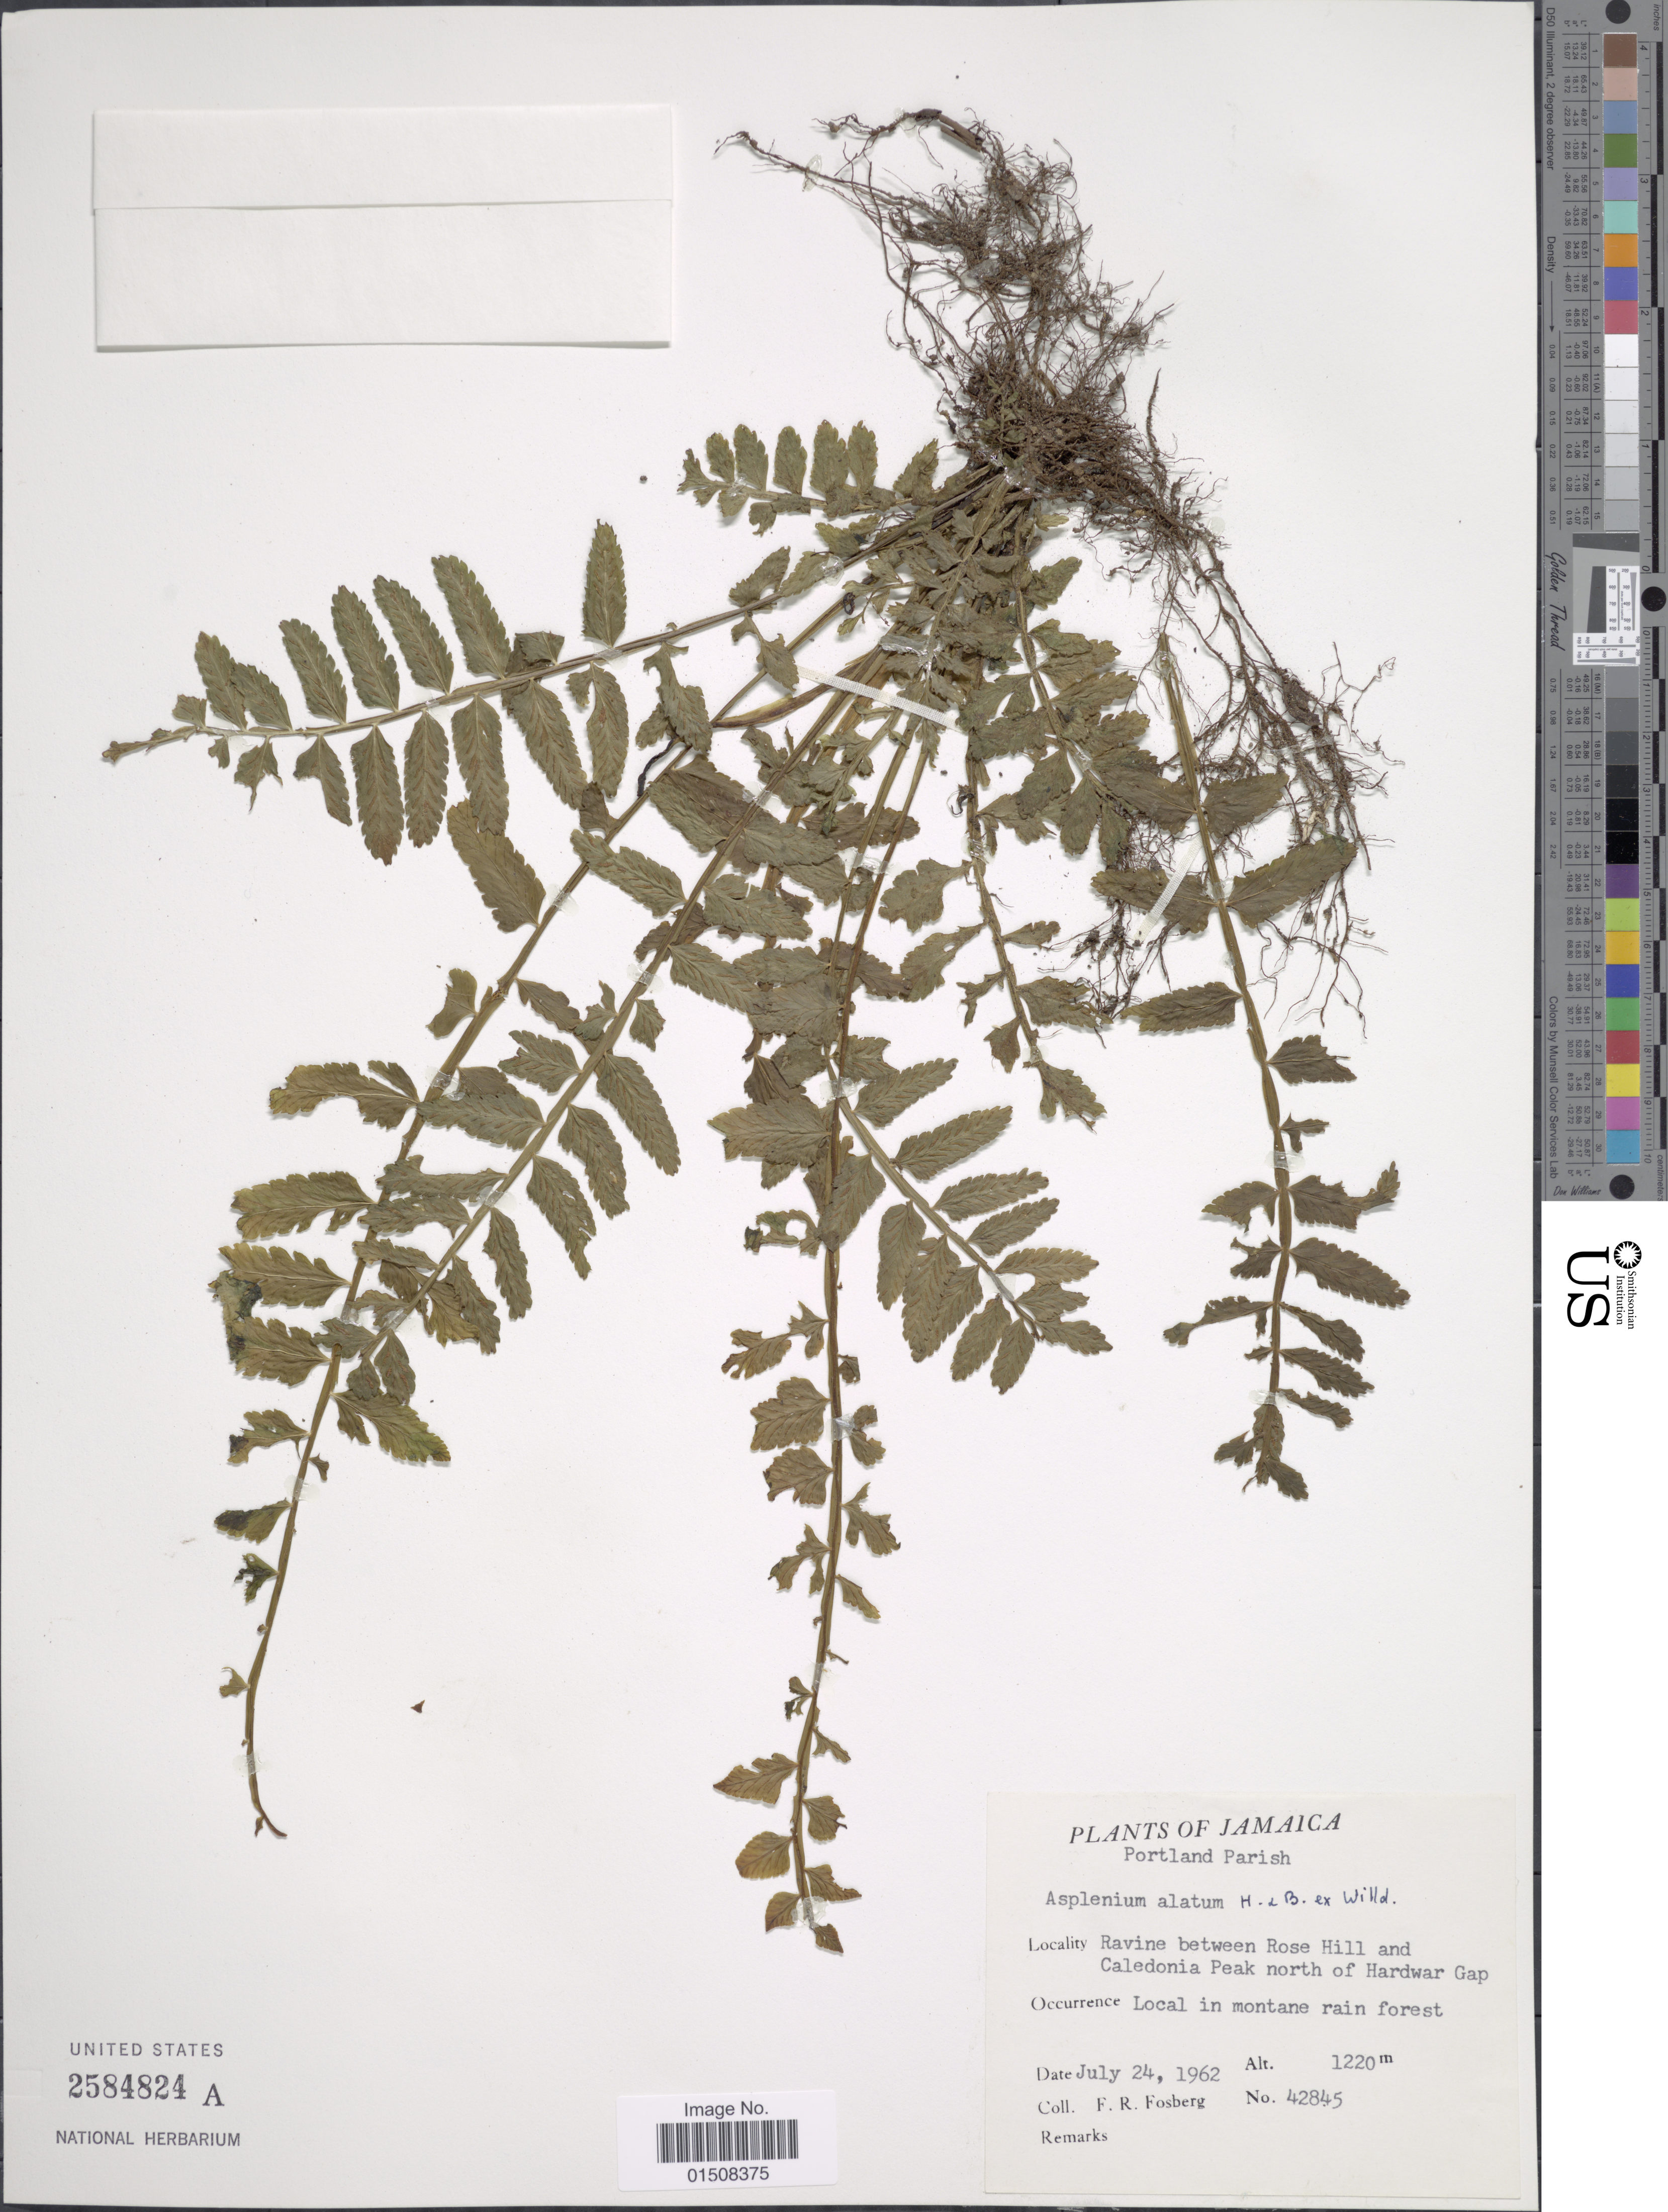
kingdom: Plantae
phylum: Tracheophyta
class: Polypodiopsida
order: Polypodiales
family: Aspleniaceae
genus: Asplenium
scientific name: Asplenium alatum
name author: Humb. & Bonpl. ex Willd.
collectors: F. R. Fosberg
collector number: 42845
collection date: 1962-07-04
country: Jamaica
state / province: Portland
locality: Portland Parish, Ravin between Rose Hill and Caldonia Peak North of Hardwar Gap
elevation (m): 1220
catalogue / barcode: US 2584824A